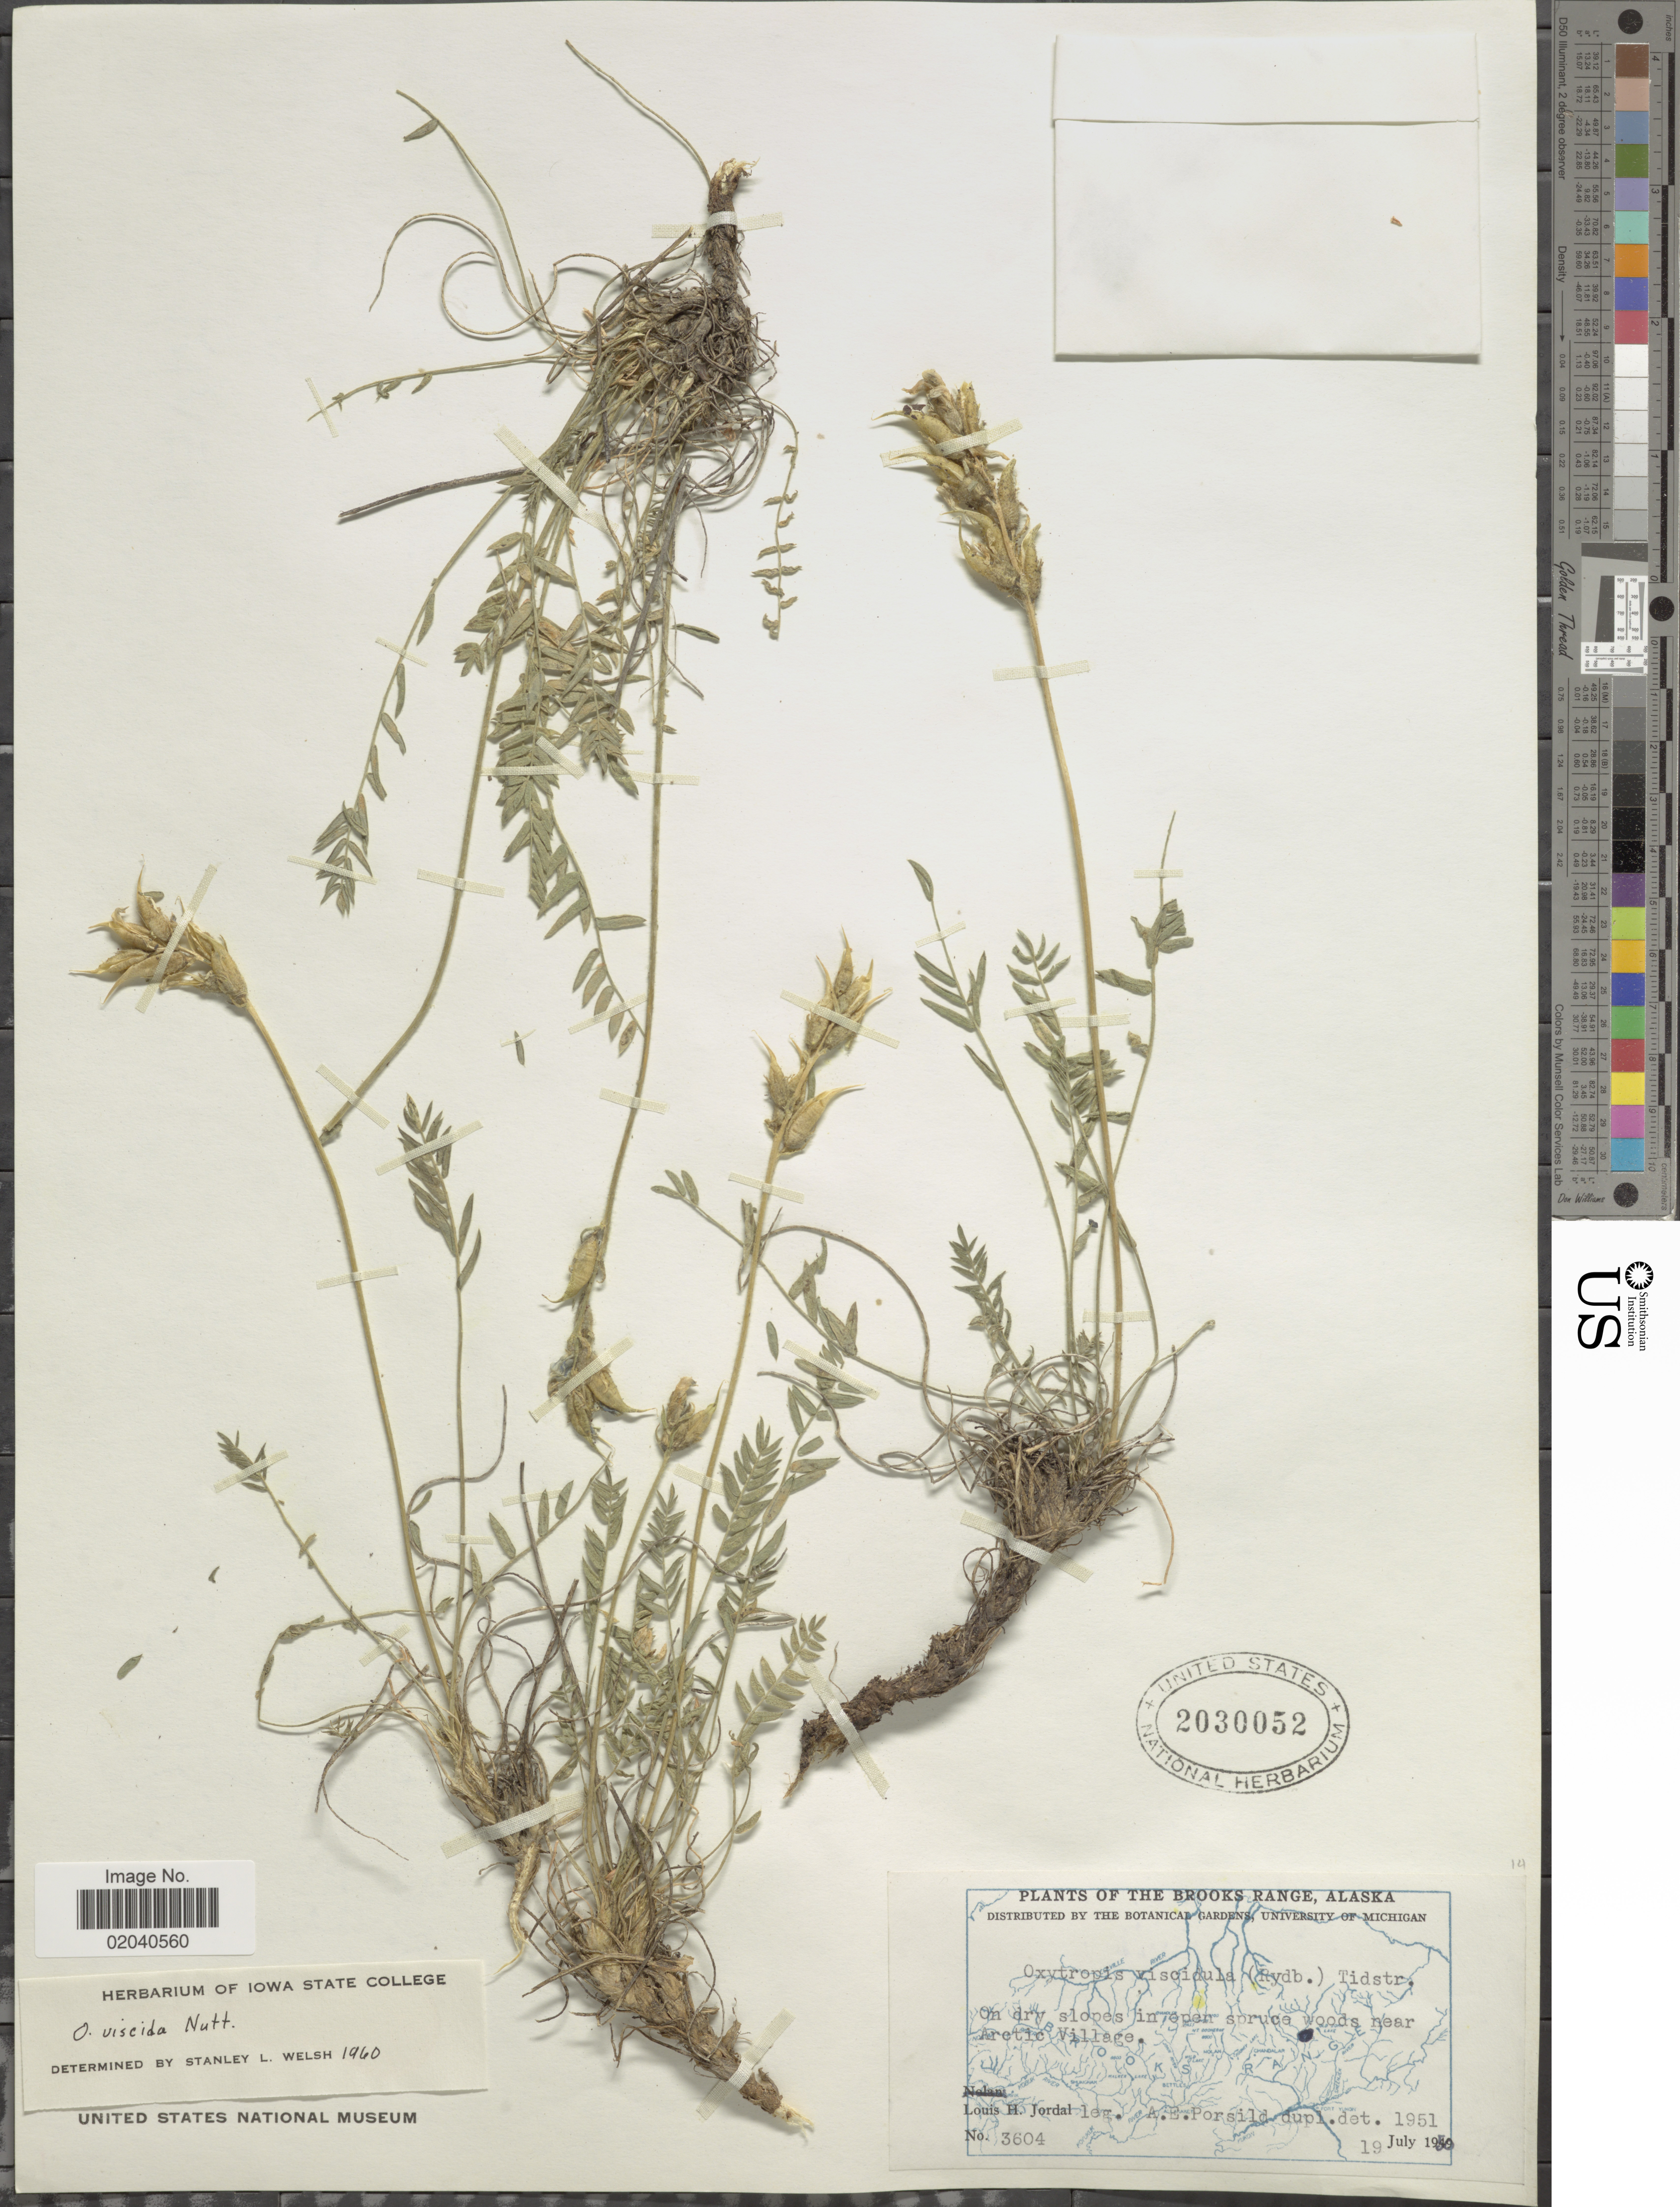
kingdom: Plantae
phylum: Tracheophyta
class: Magnoliopsida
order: Fabales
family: Fabaceae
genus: Oxytropis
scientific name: Oxytropis viscida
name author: Nutt.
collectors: L. Jordal & A. E. Porsild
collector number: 3604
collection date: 1950-07-19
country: United States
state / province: Alaska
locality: The Brooks Range, On dry slopes in open spruce woods near Aretic Village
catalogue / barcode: US 2030052